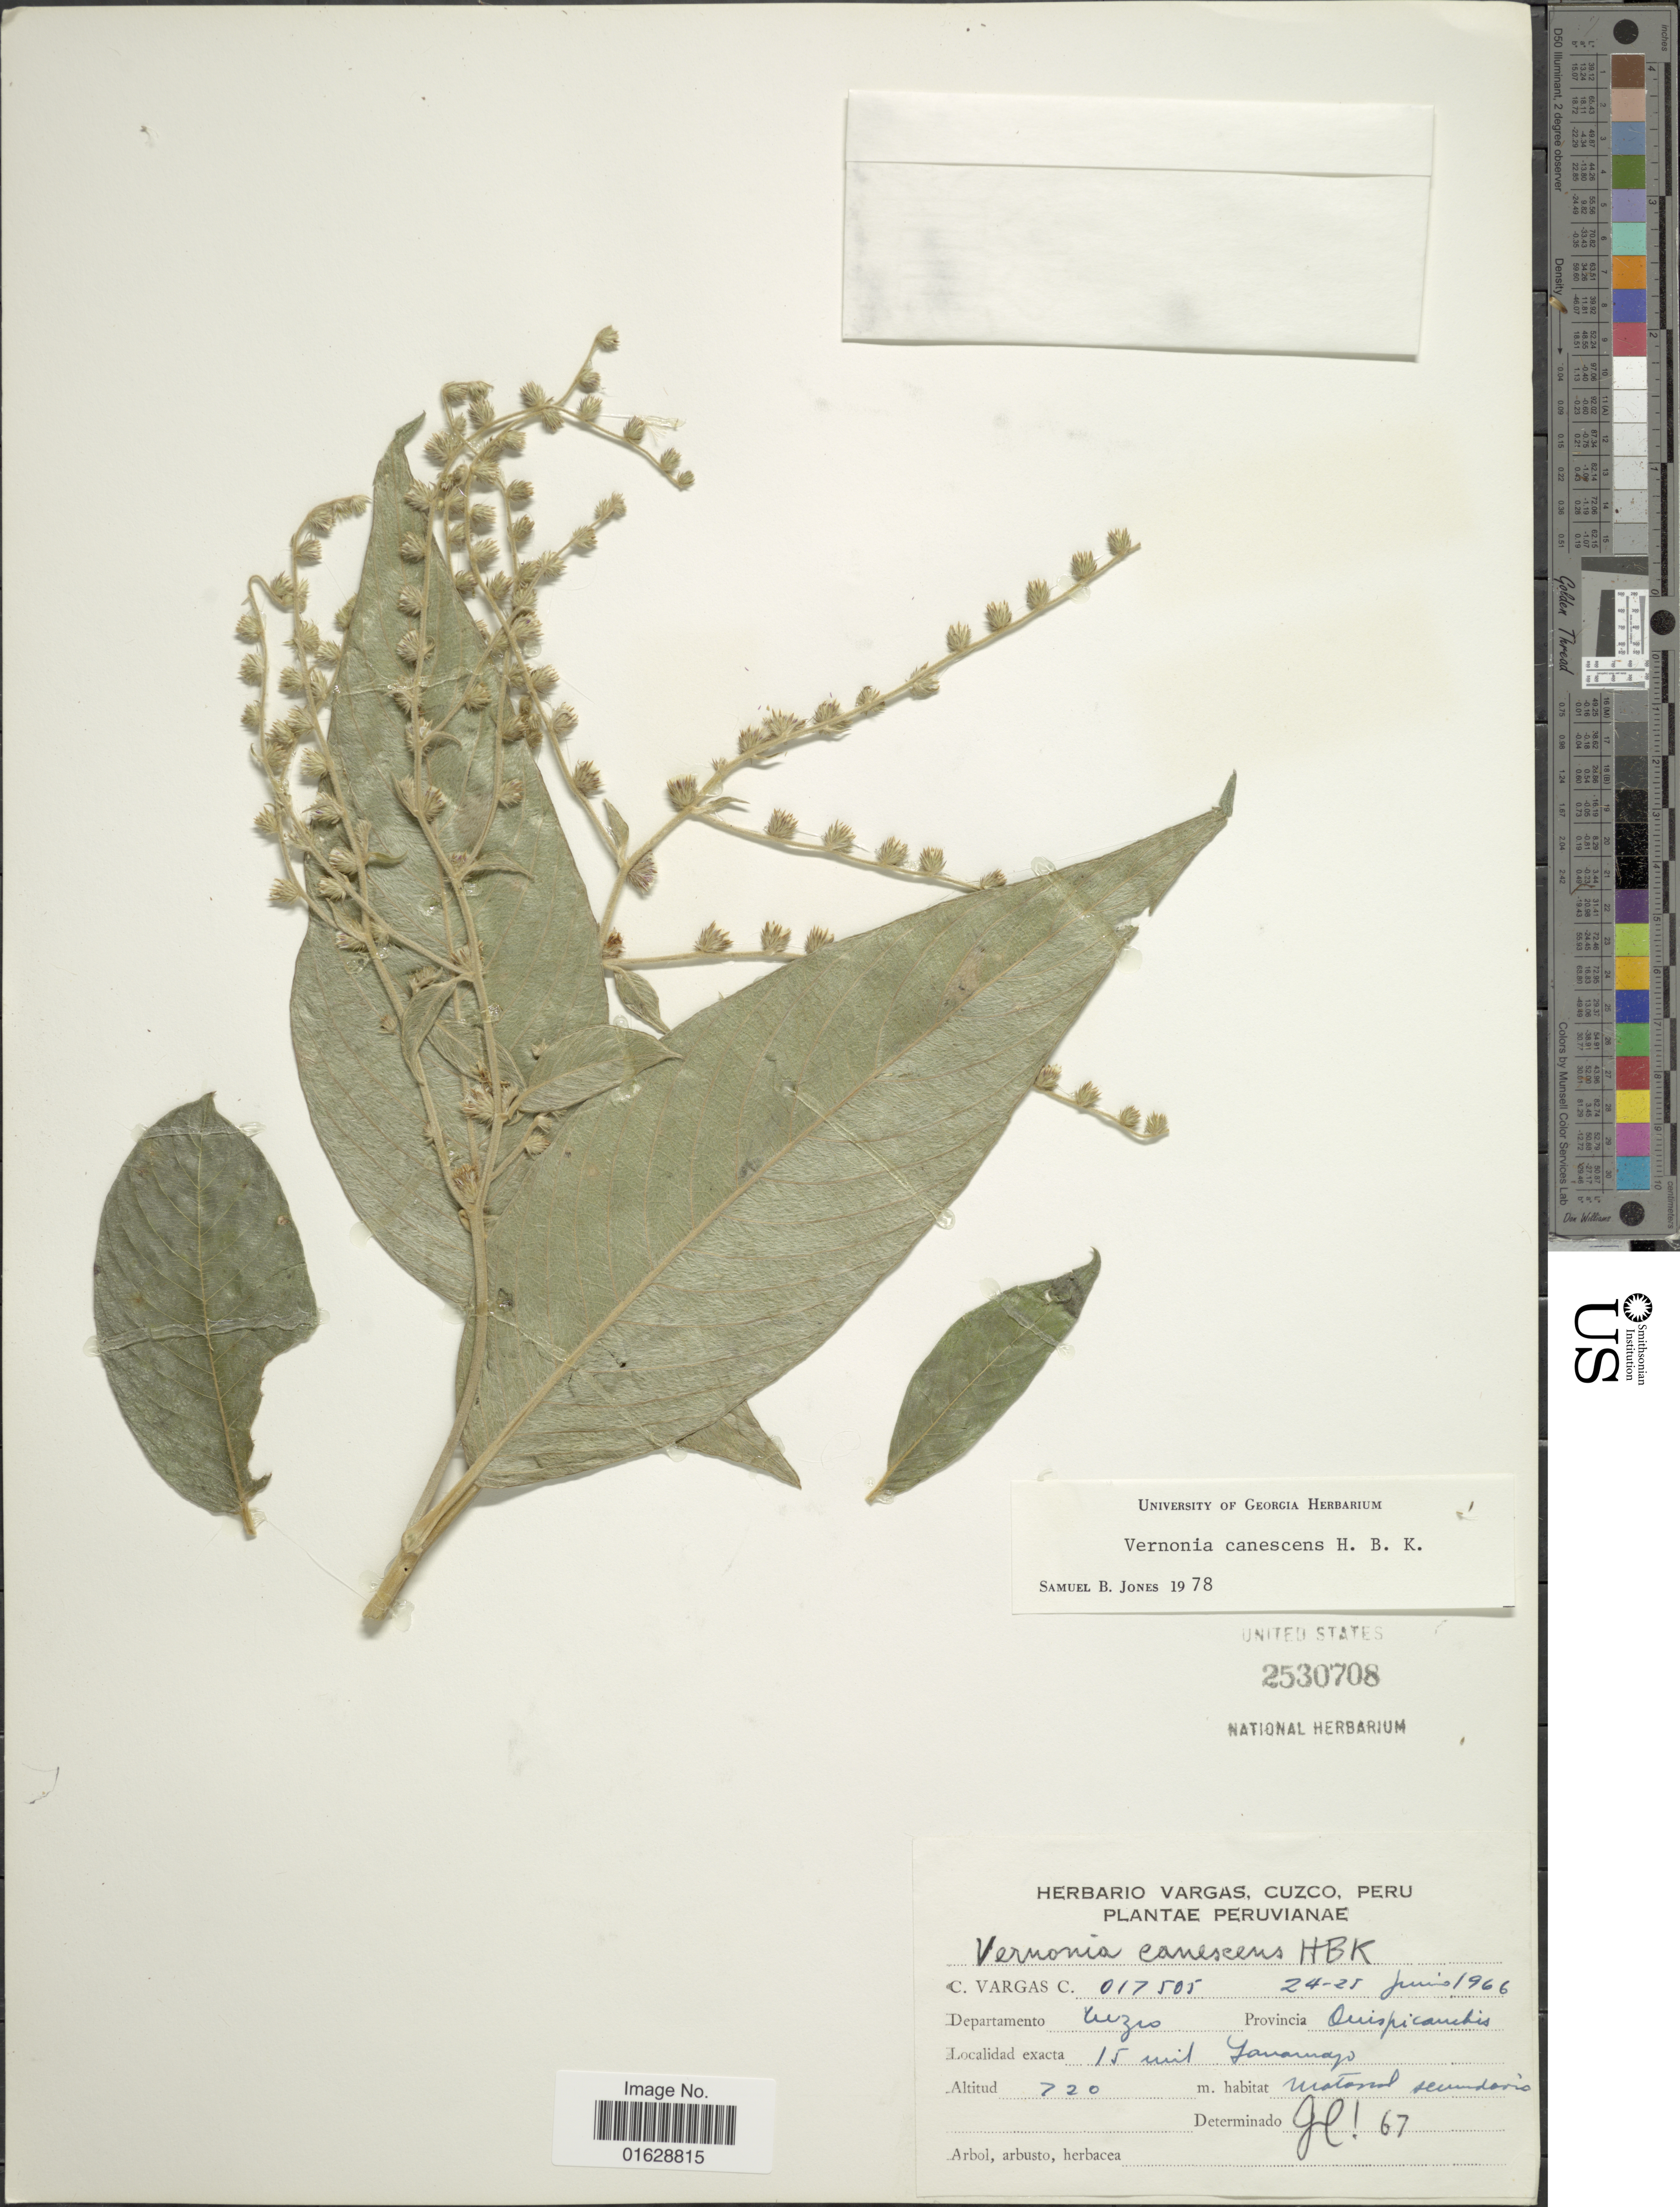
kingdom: Plantae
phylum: Tracheophyta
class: Magnoliopsida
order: Asterales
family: Asteraceae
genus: Lepidaploa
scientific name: Lepidaploa canescens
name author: (Kunth) H. Rob.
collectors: C. Vargas Calderón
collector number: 017505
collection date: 1966-06-24/1966-06-25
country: Peru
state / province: Cusco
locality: Departamento Cuzco. Provincia Quispicanctis.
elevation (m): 720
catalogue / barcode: US 2530708